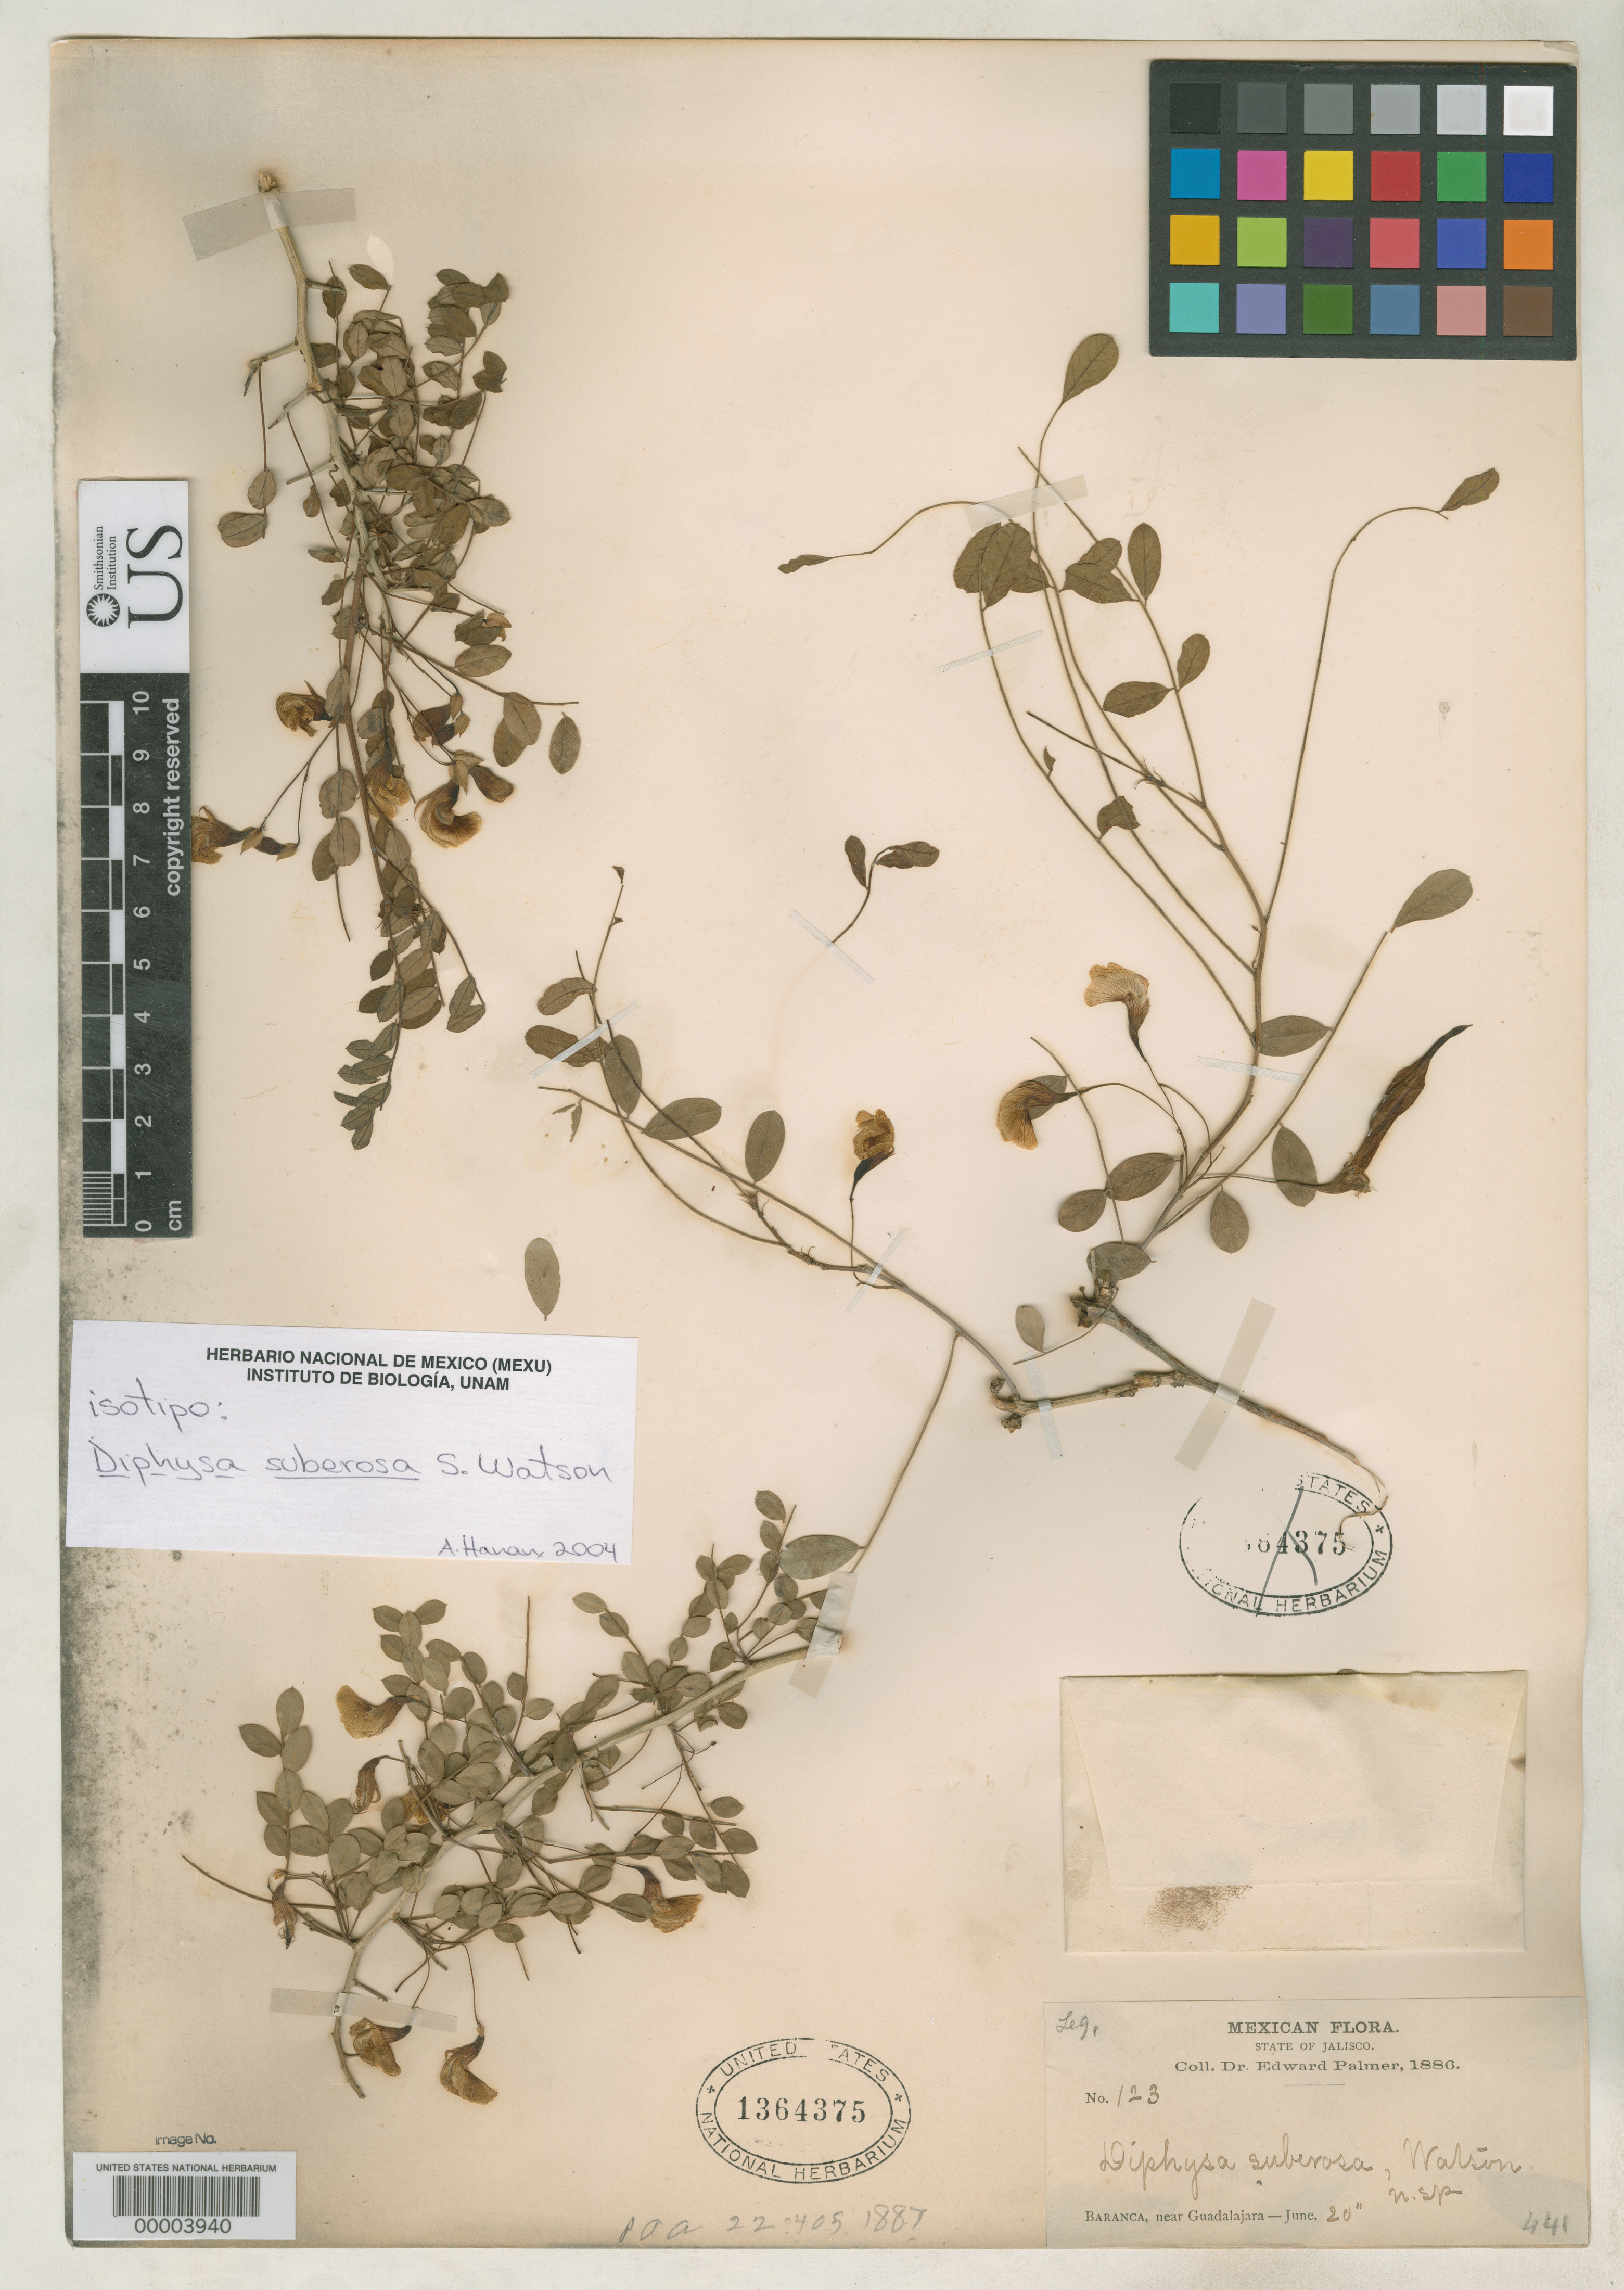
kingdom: Plantae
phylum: Tracheophyta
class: Magnoliopsida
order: Fabales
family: Fabaceae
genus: Diphysa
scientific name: Diphysa suberosa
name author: S. Watson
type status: Isotype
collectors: E. Palmer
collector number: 123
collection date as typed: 20 Jun 1886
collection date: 1886-06-20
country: Mexico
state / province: Jalisco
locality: Baranca, near Guadalajara.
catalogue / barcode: US 1364375